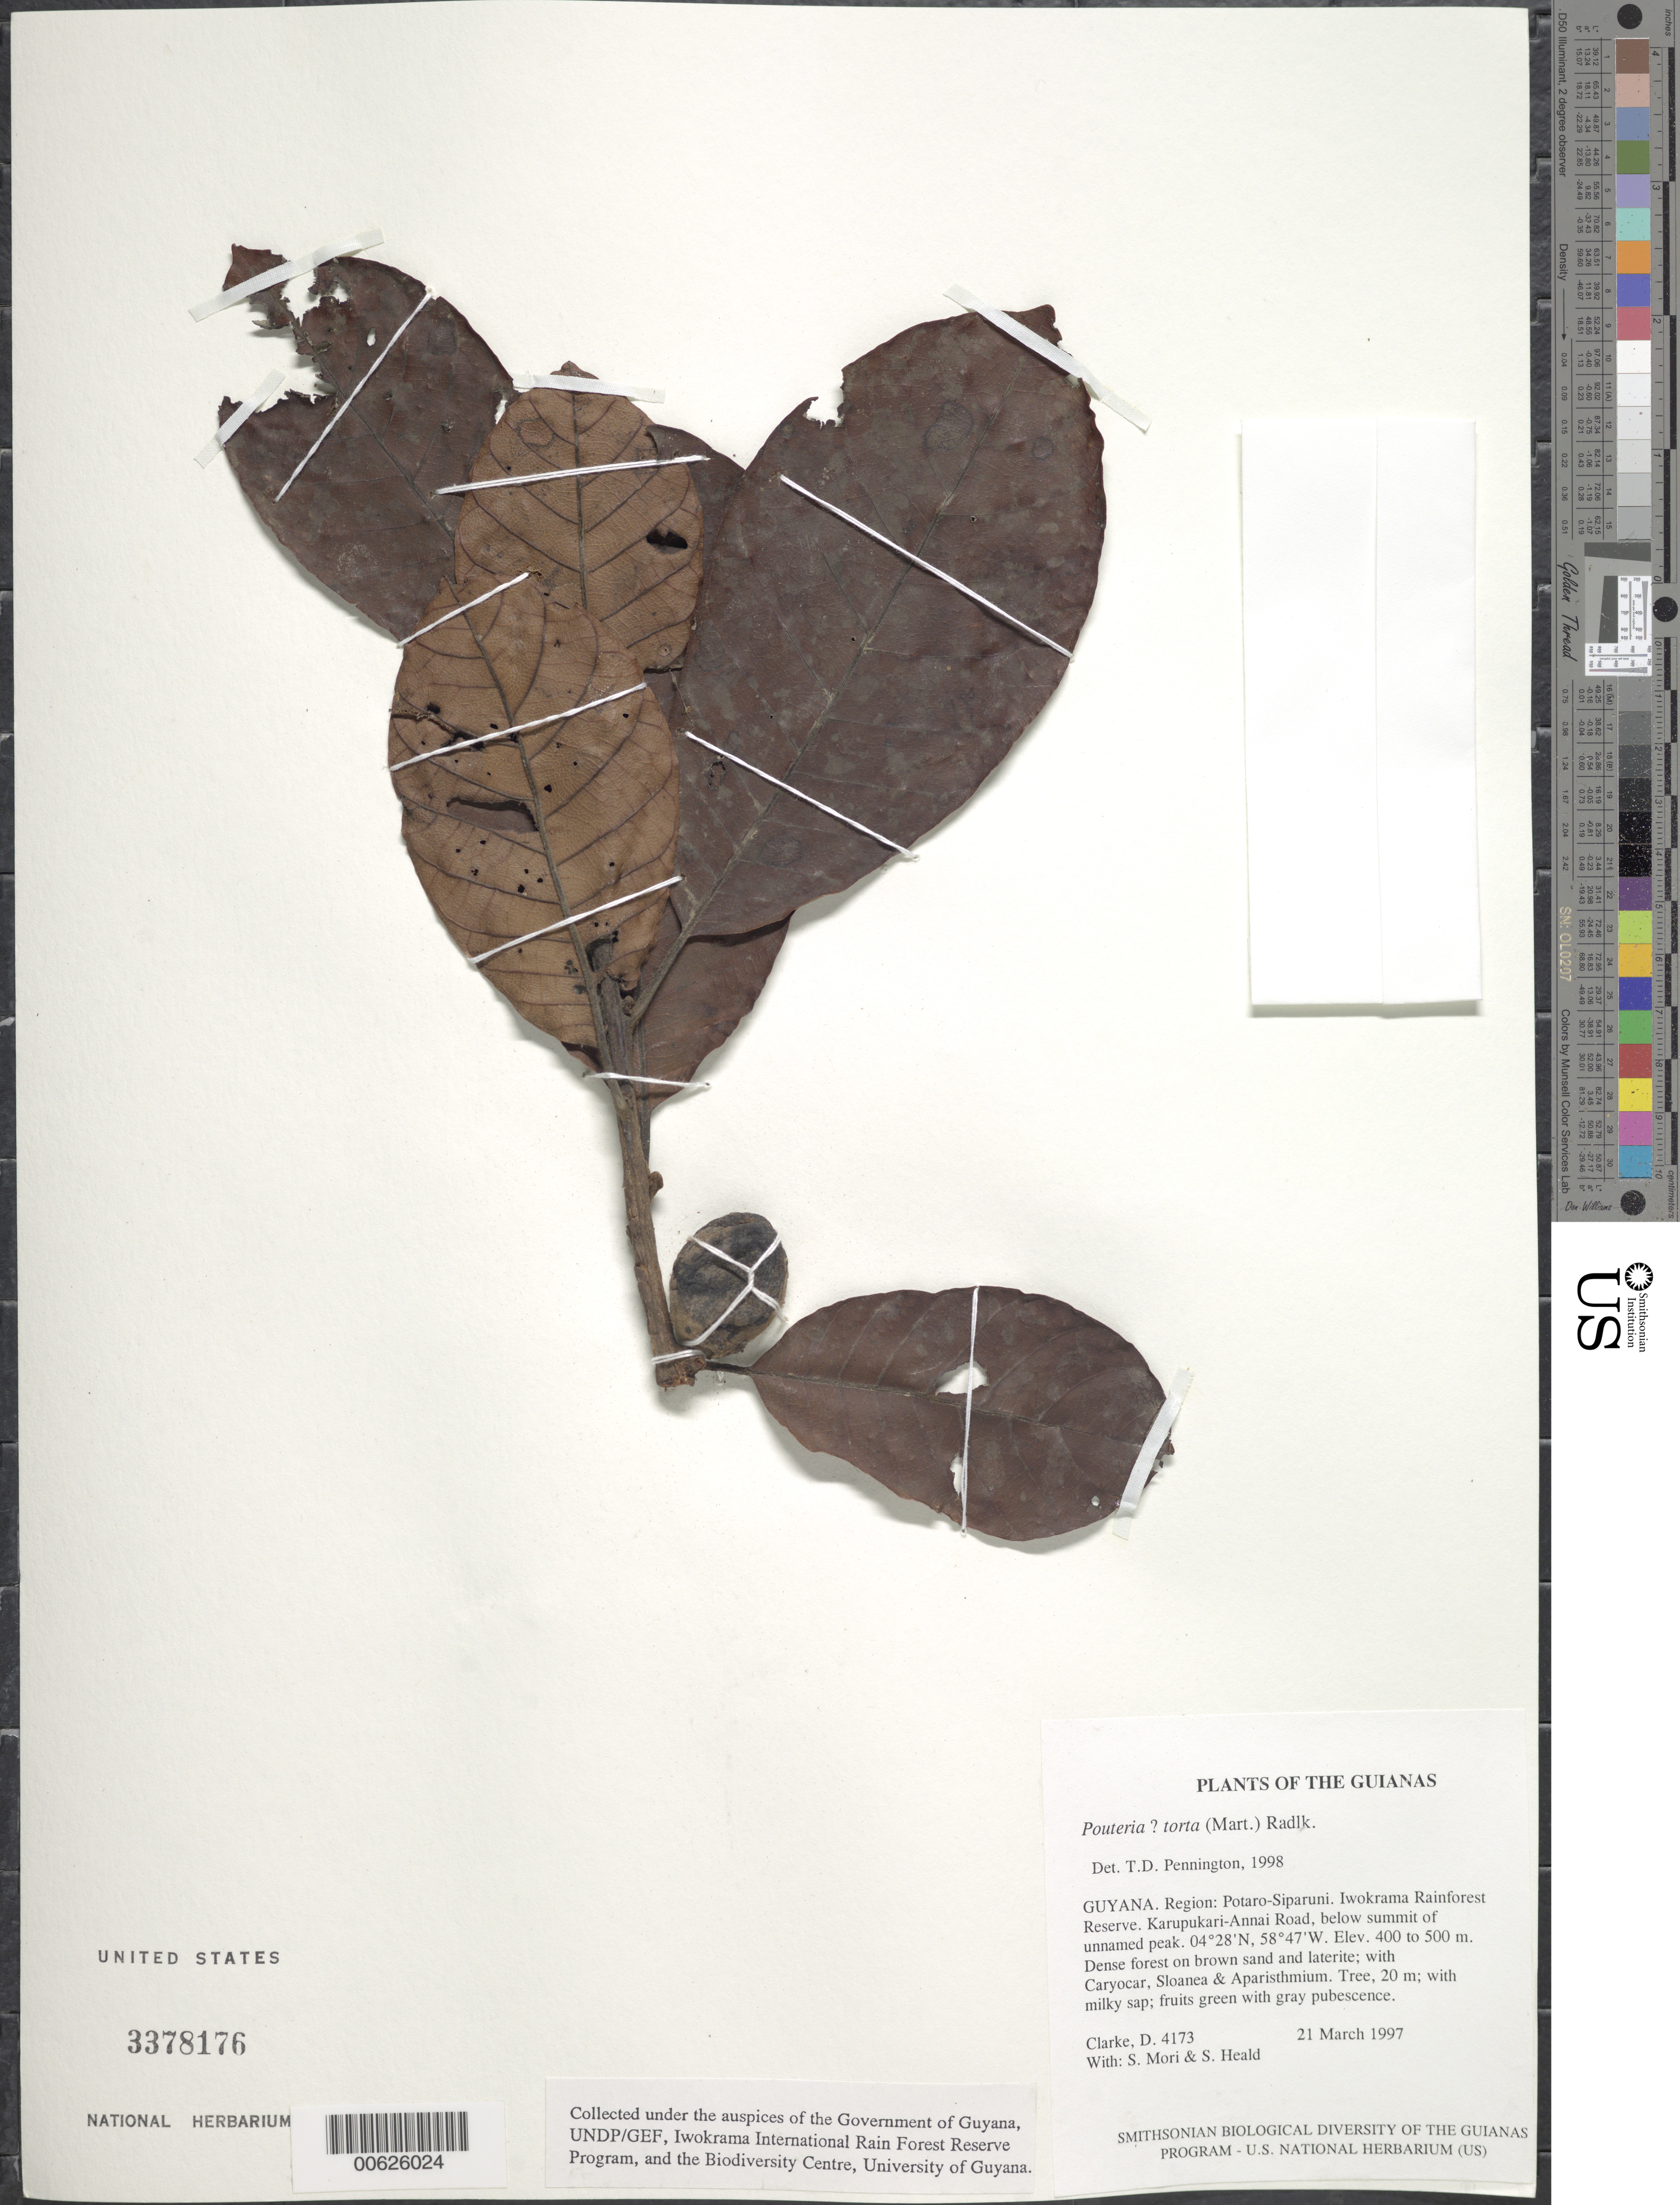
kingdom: Plantae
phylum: Tracheophyta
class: Magnoliopsida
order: Ericales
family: Sapotaceae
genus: Pouteria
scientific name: Pouteria torta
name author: Radlk.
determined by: Pennington, T. D., (K)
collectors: H. D. Clarke, S. Mori & S. Heald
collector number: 4173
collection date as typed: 21 March 1997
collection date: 1997-03-21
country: Guyana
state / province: Potaro-Siparuni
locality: Iwokrama Rainforest Reserve. Karupukari-Annai Road, below summit of unnamed peak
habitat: Dense forest on brown sand and laterite; with Caryocar, Sloanea & Aparisthmium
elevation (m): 400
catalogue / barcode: US 3378176